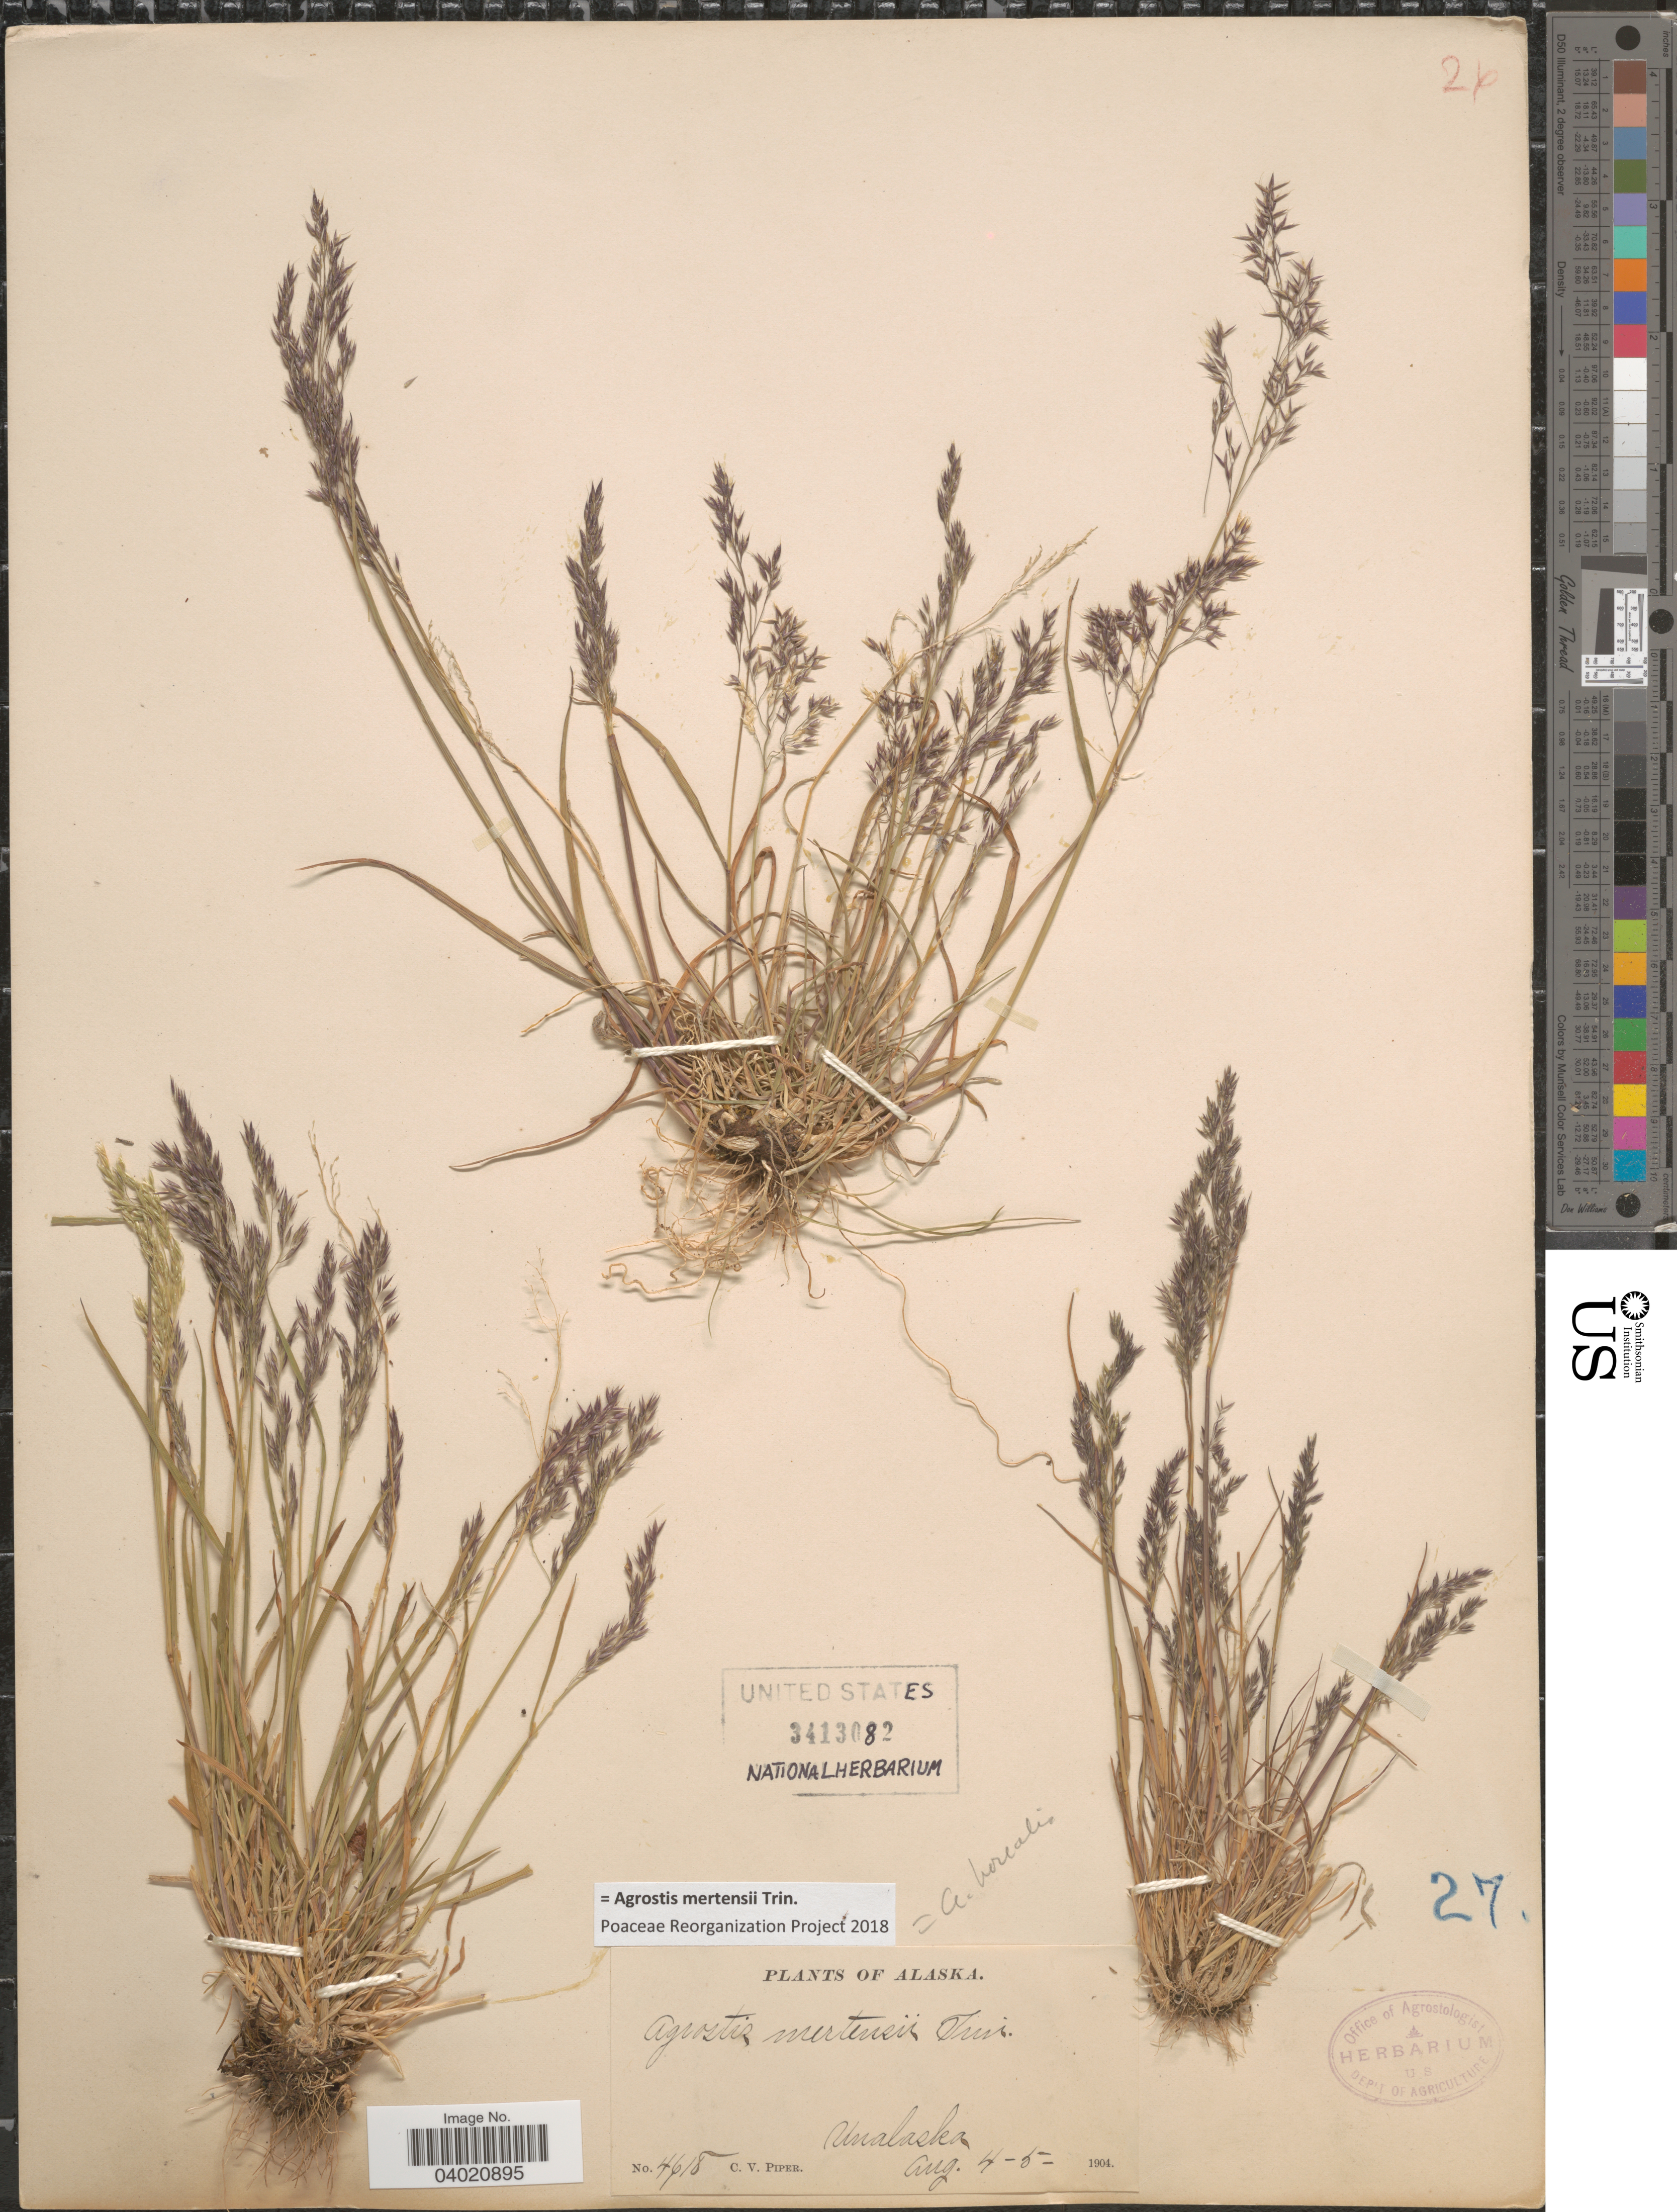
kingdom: Plantae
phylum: Tracheophyta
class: Liliopsida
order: Poales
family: Poaceae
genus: Agrostis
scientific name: Agrostis mertensii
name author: Trin.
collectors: C. V. Piper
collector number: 4618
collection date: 1904-08-04/1904-08-05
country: United States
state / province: Alaska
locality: Unalaska.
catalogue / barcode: US 3413082